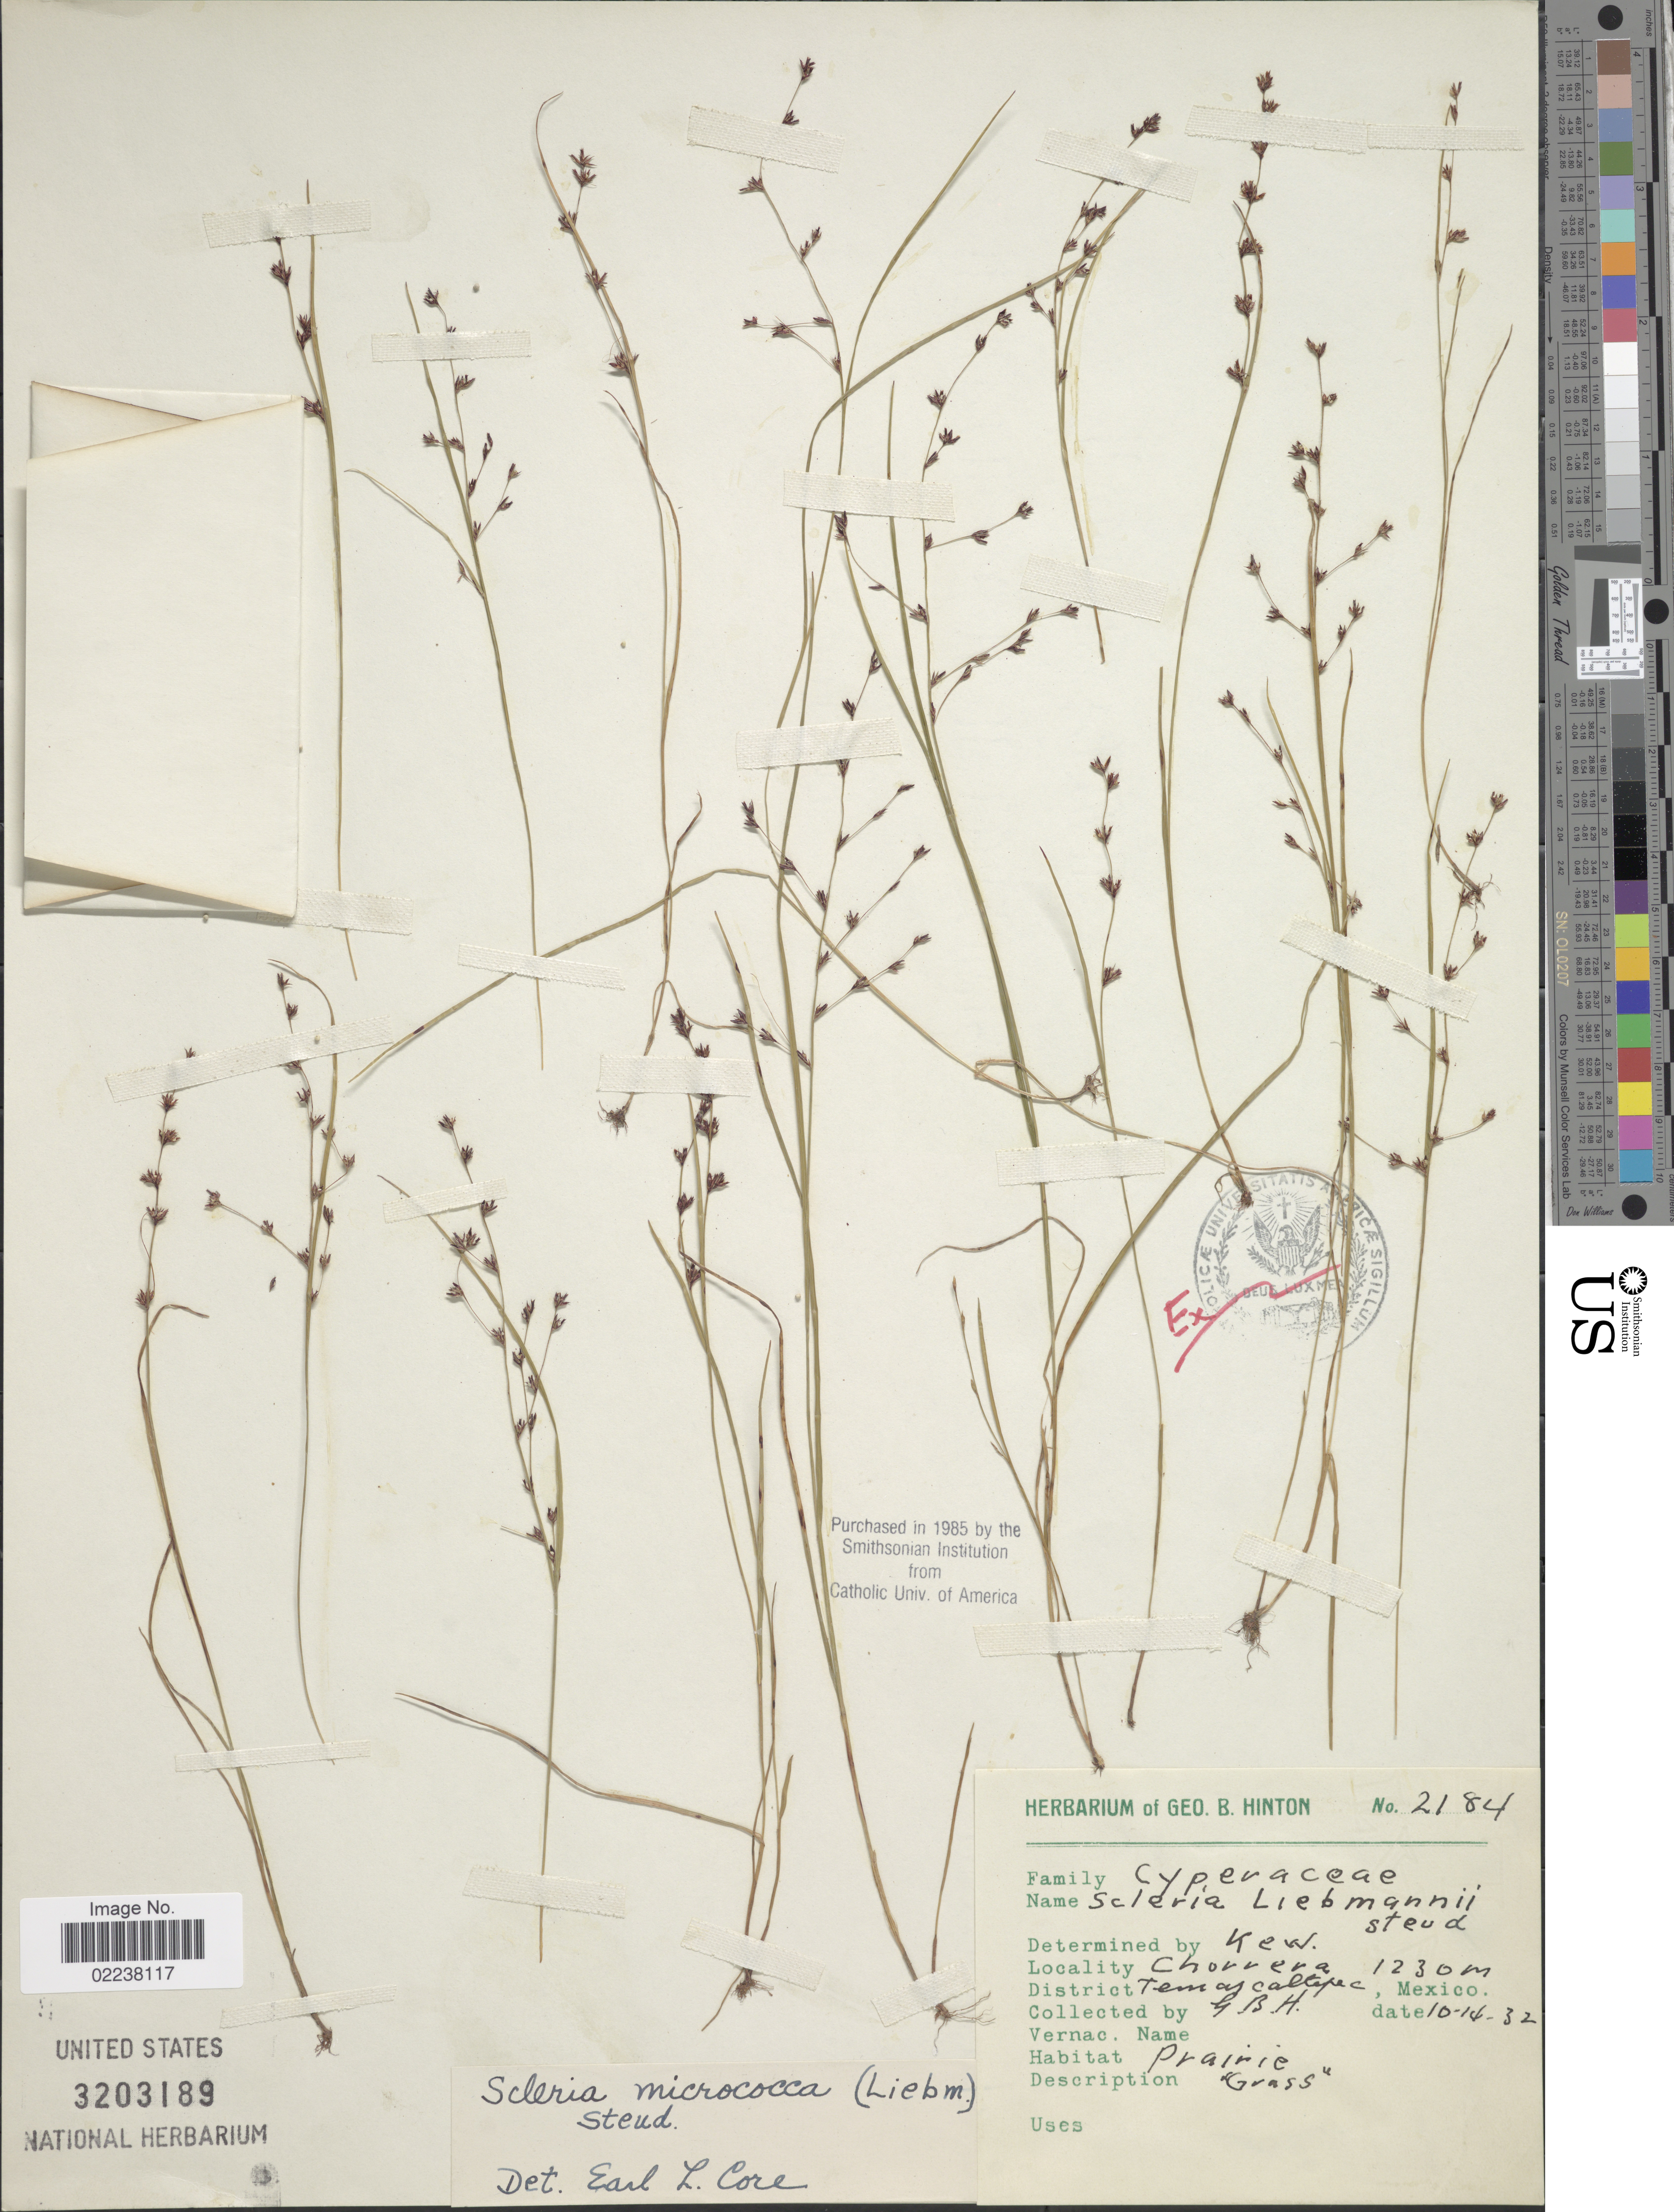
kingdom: Plantae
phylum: Tracheophyta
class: Liliopsida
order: Poales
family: Cyperaceae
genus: Scleria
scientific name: Scleria micrococca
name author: (Liebm.) Steud.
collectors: G. B. Hinton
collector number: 2184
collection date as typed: Transcribed d/m/y: 14/10/32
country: Mexico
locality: Chorrera, District Temascaltepec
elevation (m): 1230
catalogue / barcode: US 3203189